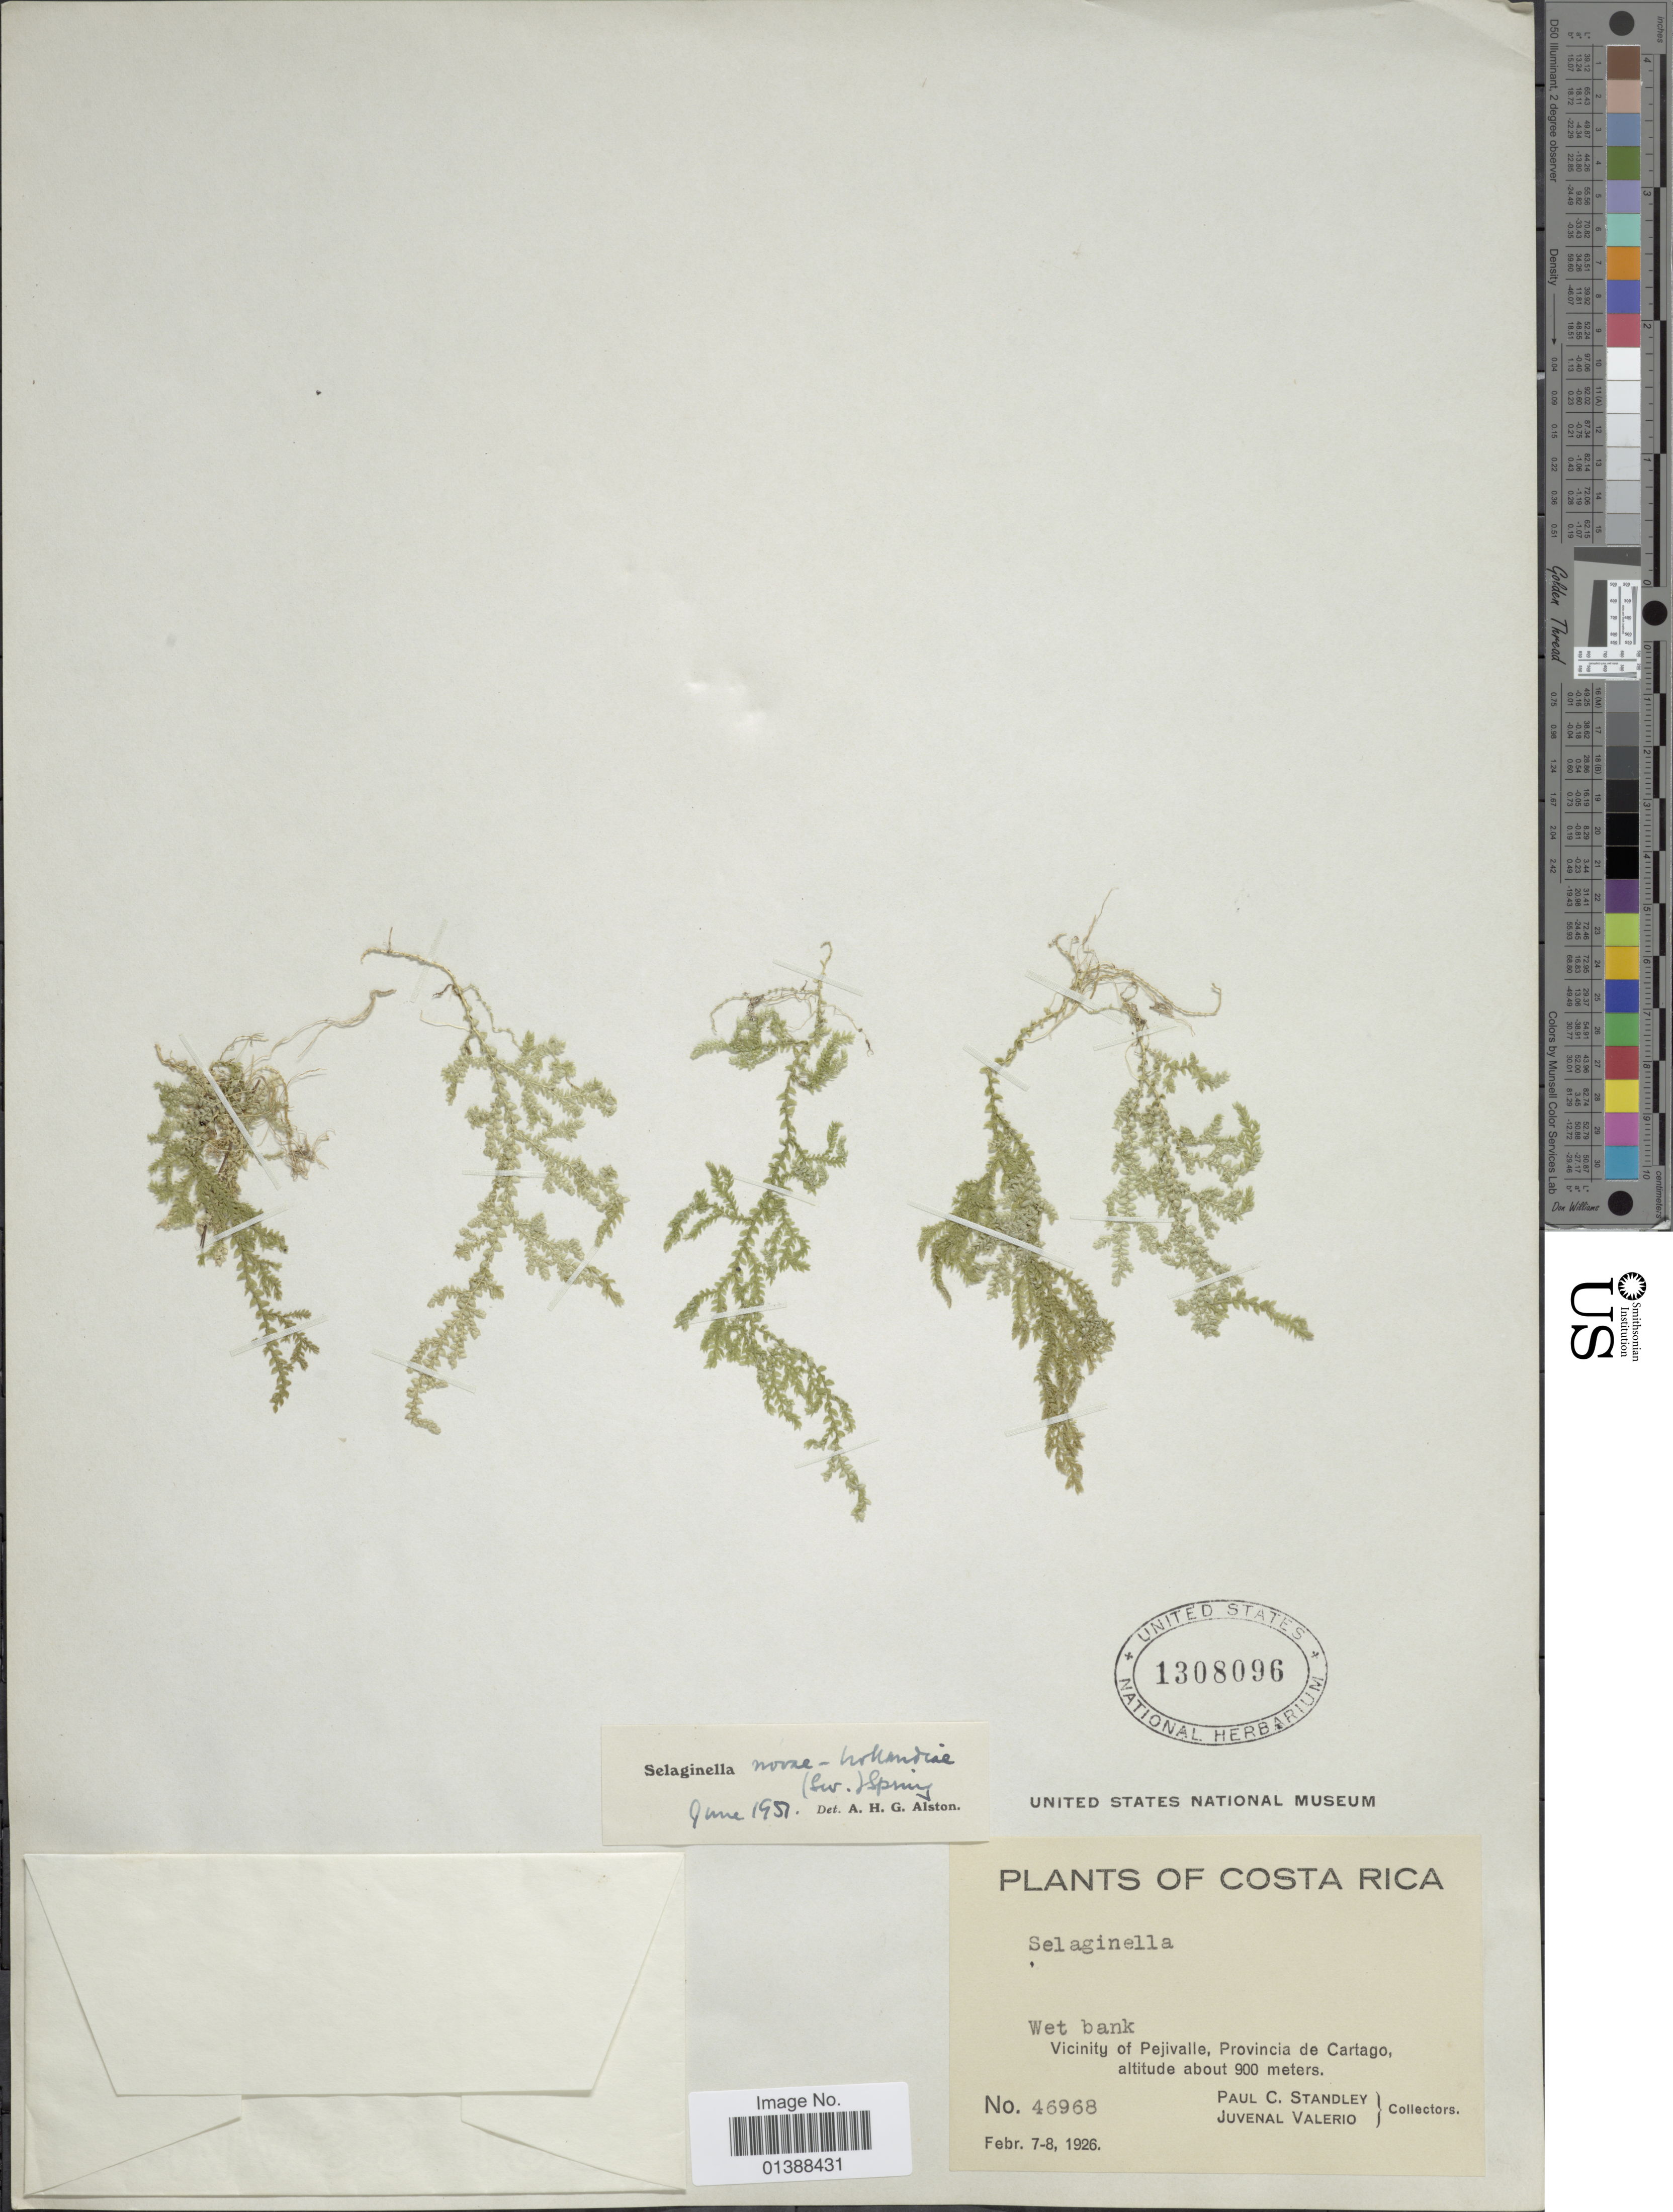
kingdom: Plantae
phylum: Tracheophyta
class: Lycopodiopsida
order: Selaginellales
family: Selaginellaceae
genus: Selaginella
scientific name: Selaginella mikeneei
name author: Valdespino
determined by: Valdespino, I. A., (PMA), Universidad de Panama (PANAMA)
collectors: P. C. Standley & J. Valerio R.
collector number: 46968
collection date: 1926-02-07/1926-02-08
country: Costa Rica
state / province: Cartago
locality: Vicinity of Pejivalle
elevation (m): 900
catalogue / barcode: US 1308096